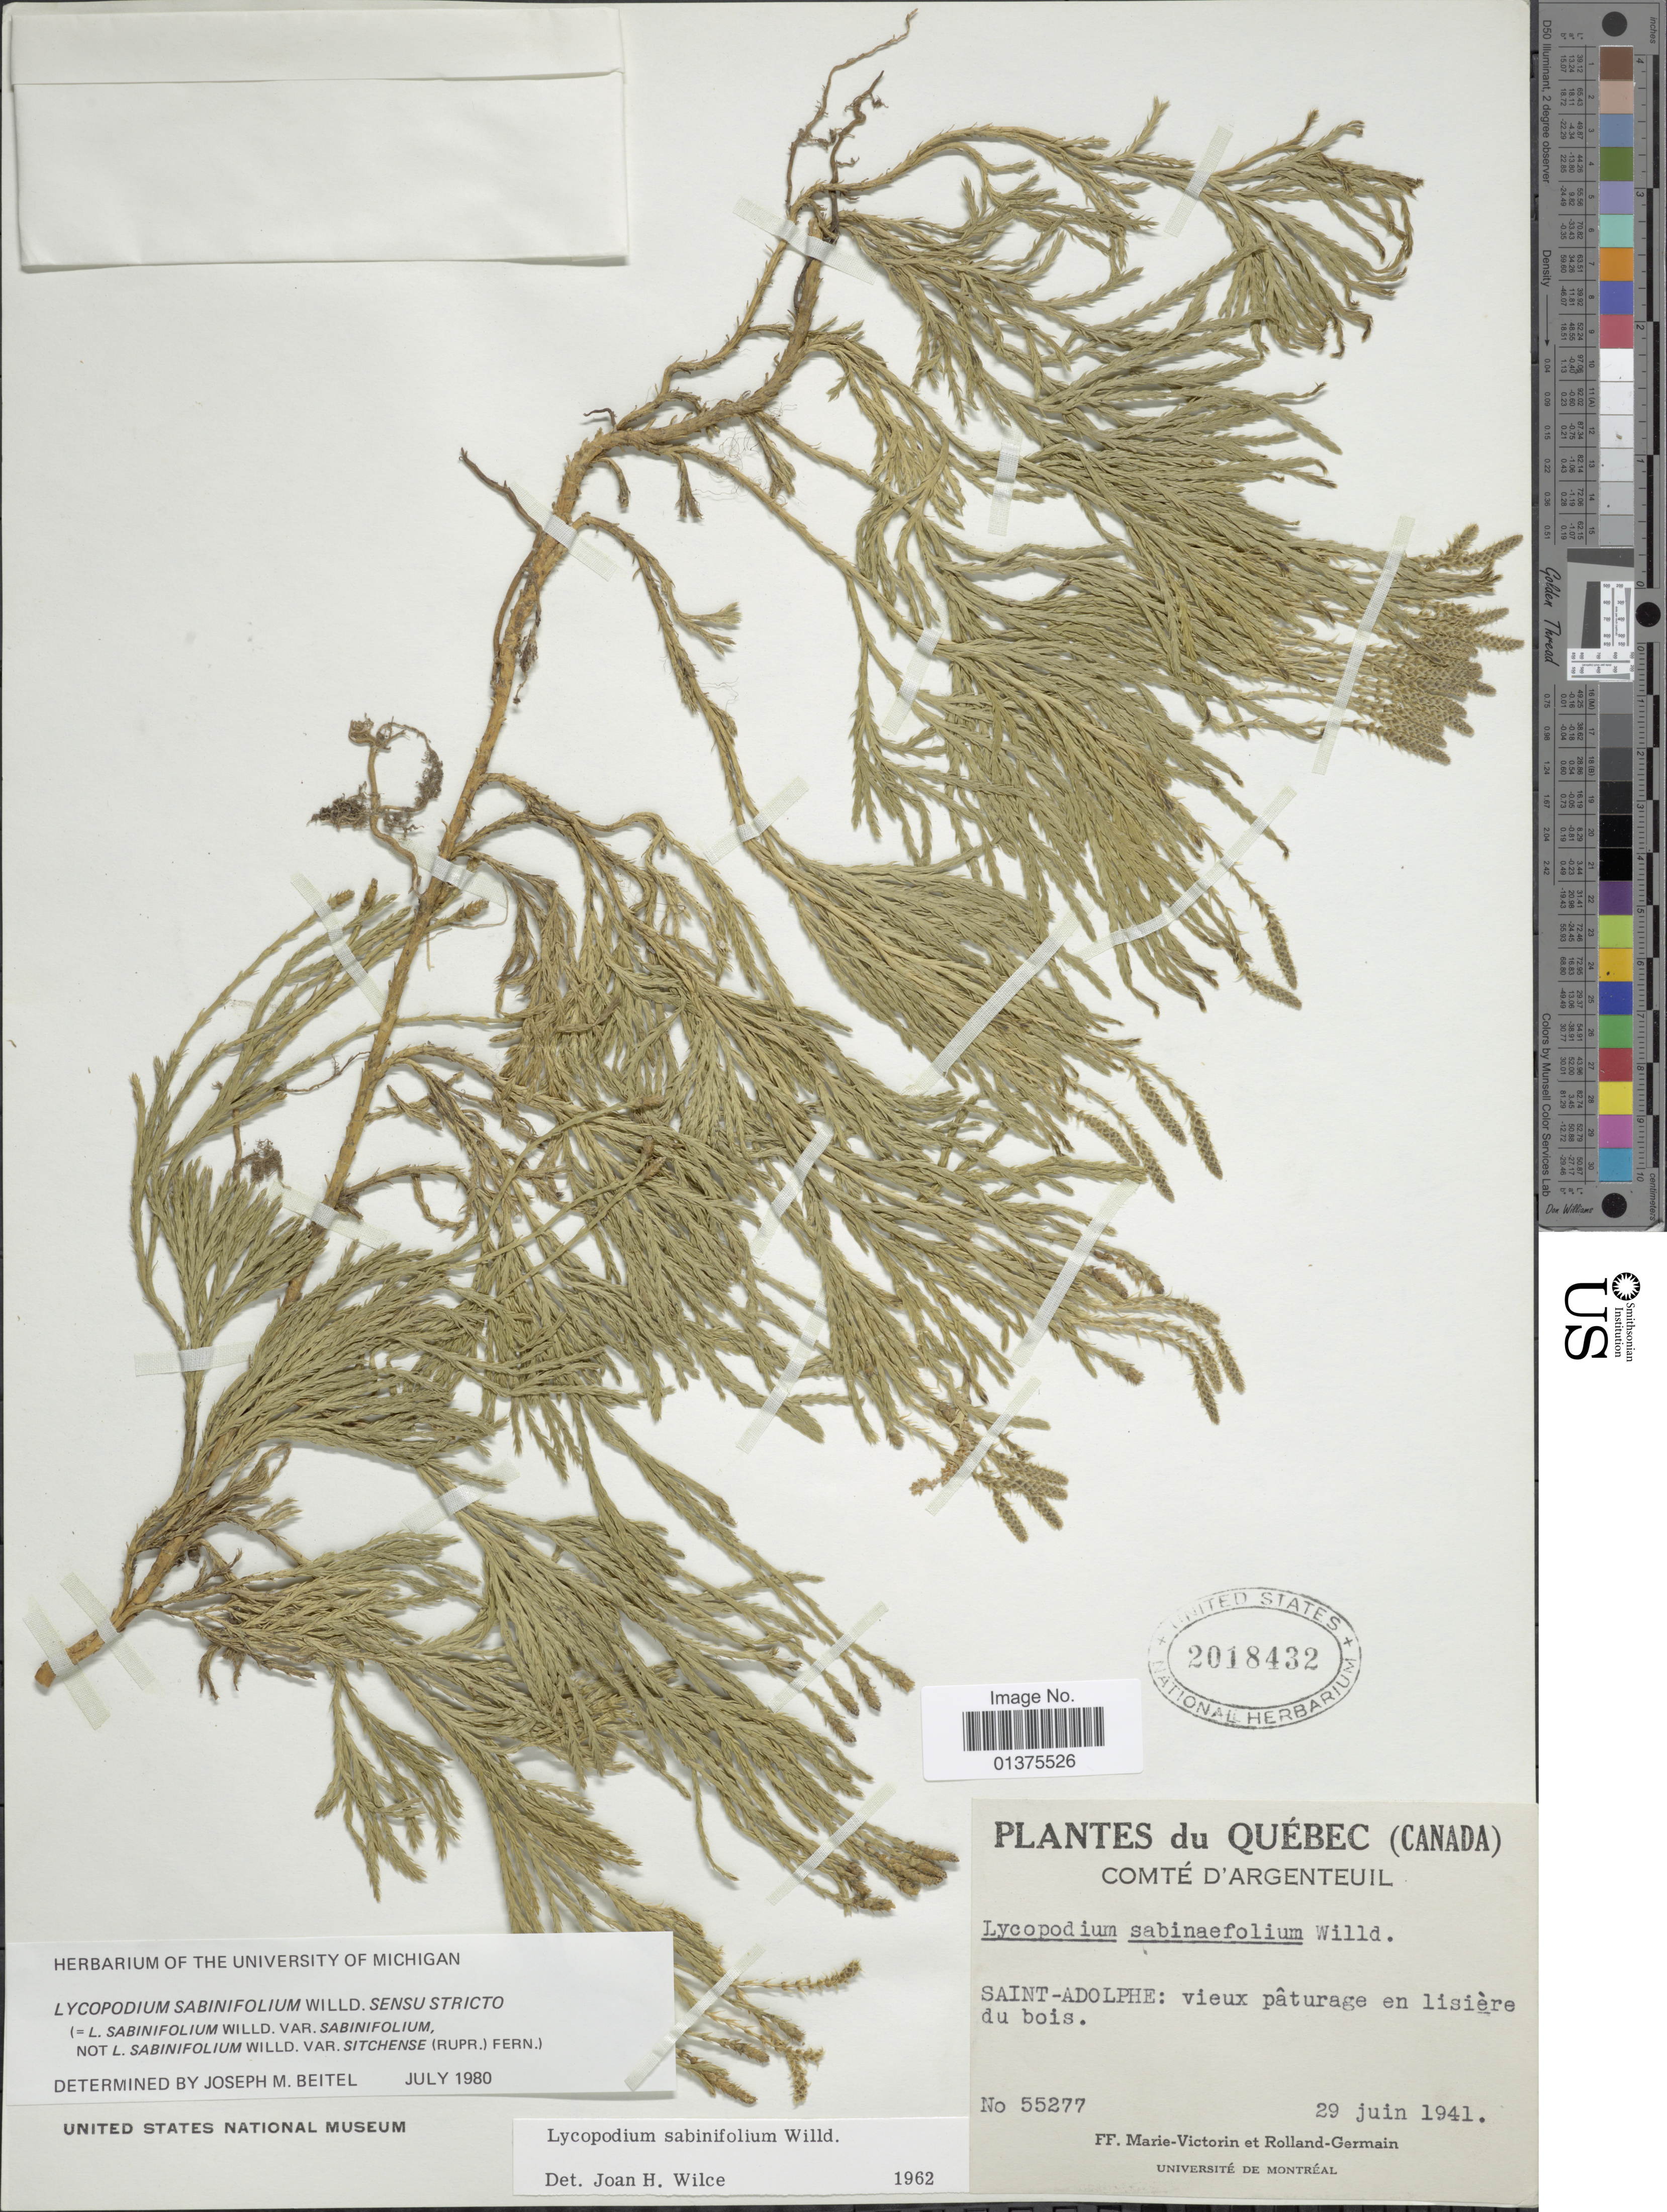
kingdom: Plantae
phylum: Tracheophyta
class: Lycopodiopsida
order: Lycopodiales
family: Lycopodiaceae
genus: Diphasiastrum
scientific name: Diphasiastrum x sabinifolium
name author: (Willd.) Holub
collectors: Fr. Marie-Victorin & Rolland-Germain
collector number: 55277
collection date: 1941-06-29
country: Canada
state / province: Quebec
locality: Comté d'Argenteuil, Saint-Adolphe: vieux paturage en lisiere du bois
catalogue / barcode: US 2018432